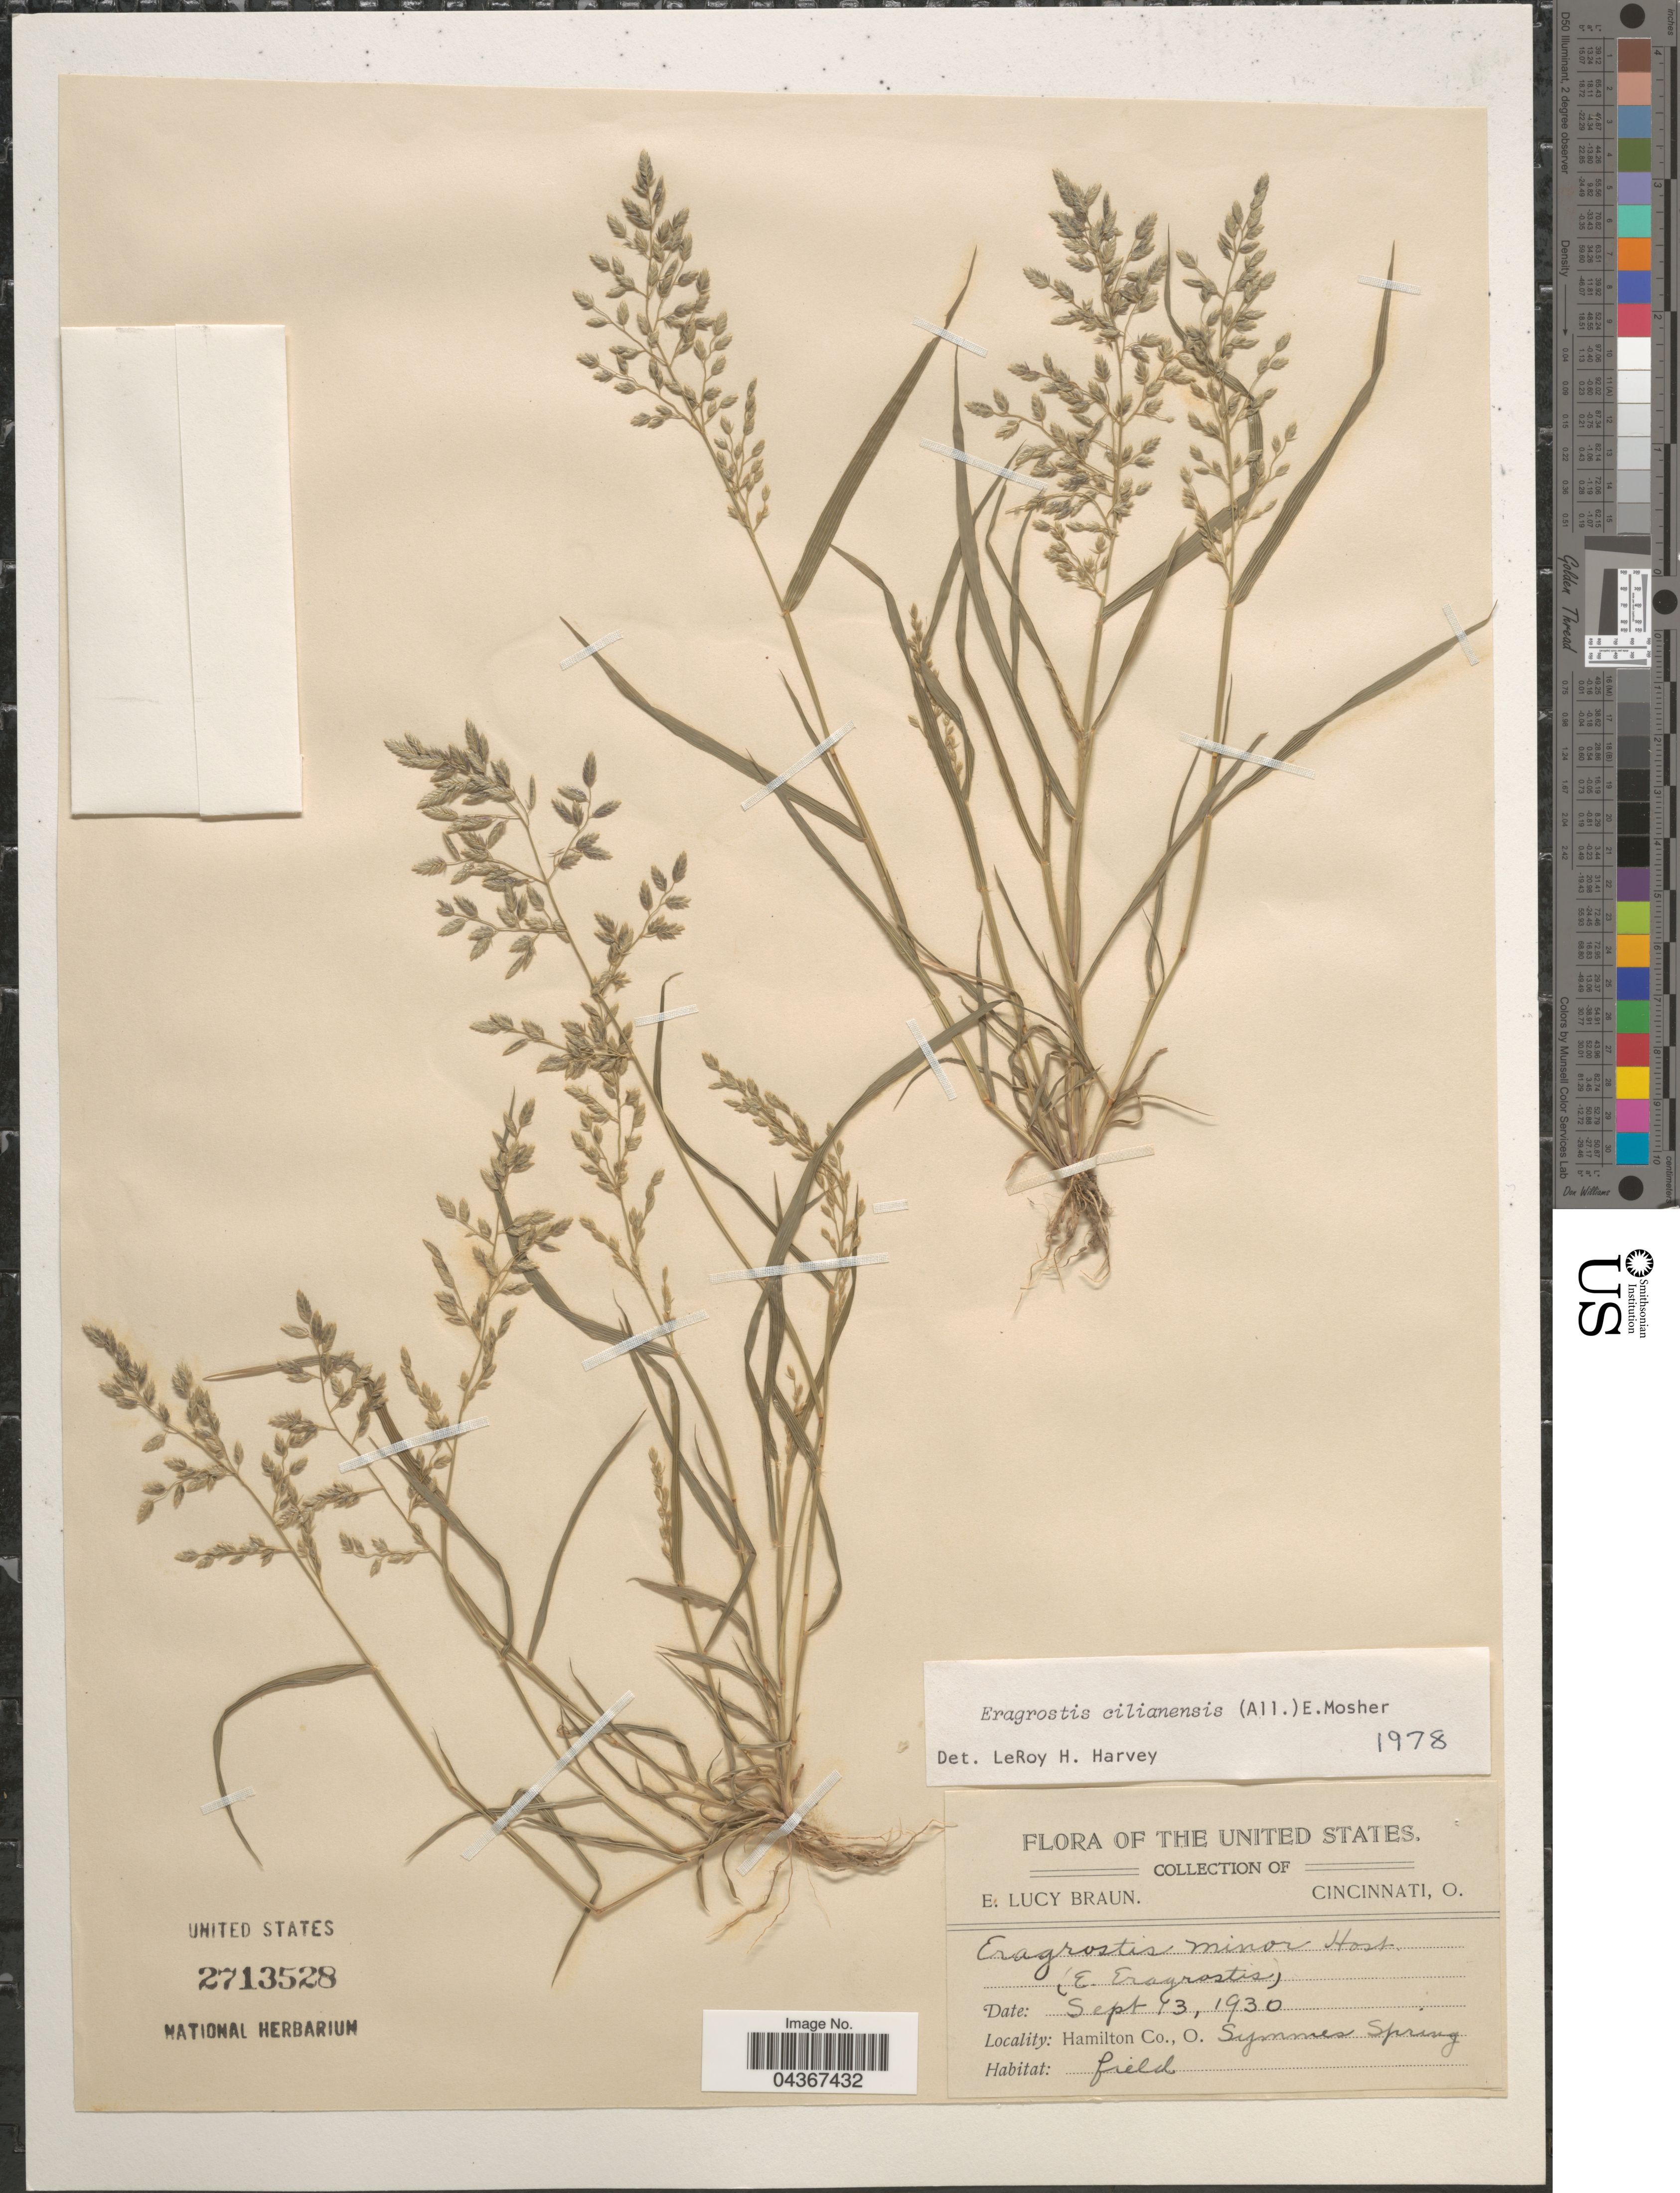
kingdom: Plantae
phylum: Tracheophyta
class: Liliopsida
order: Poales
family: Poaceae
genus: Eragrostis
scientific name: Eragrostis cilianensis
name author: (Bellardi) Vignolo ex Janch.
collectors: E. L. Braun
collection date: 1930-09-13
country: United States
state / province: Ohio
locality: Hamilton Co. Symmes Spring.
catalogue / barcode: US 2713528